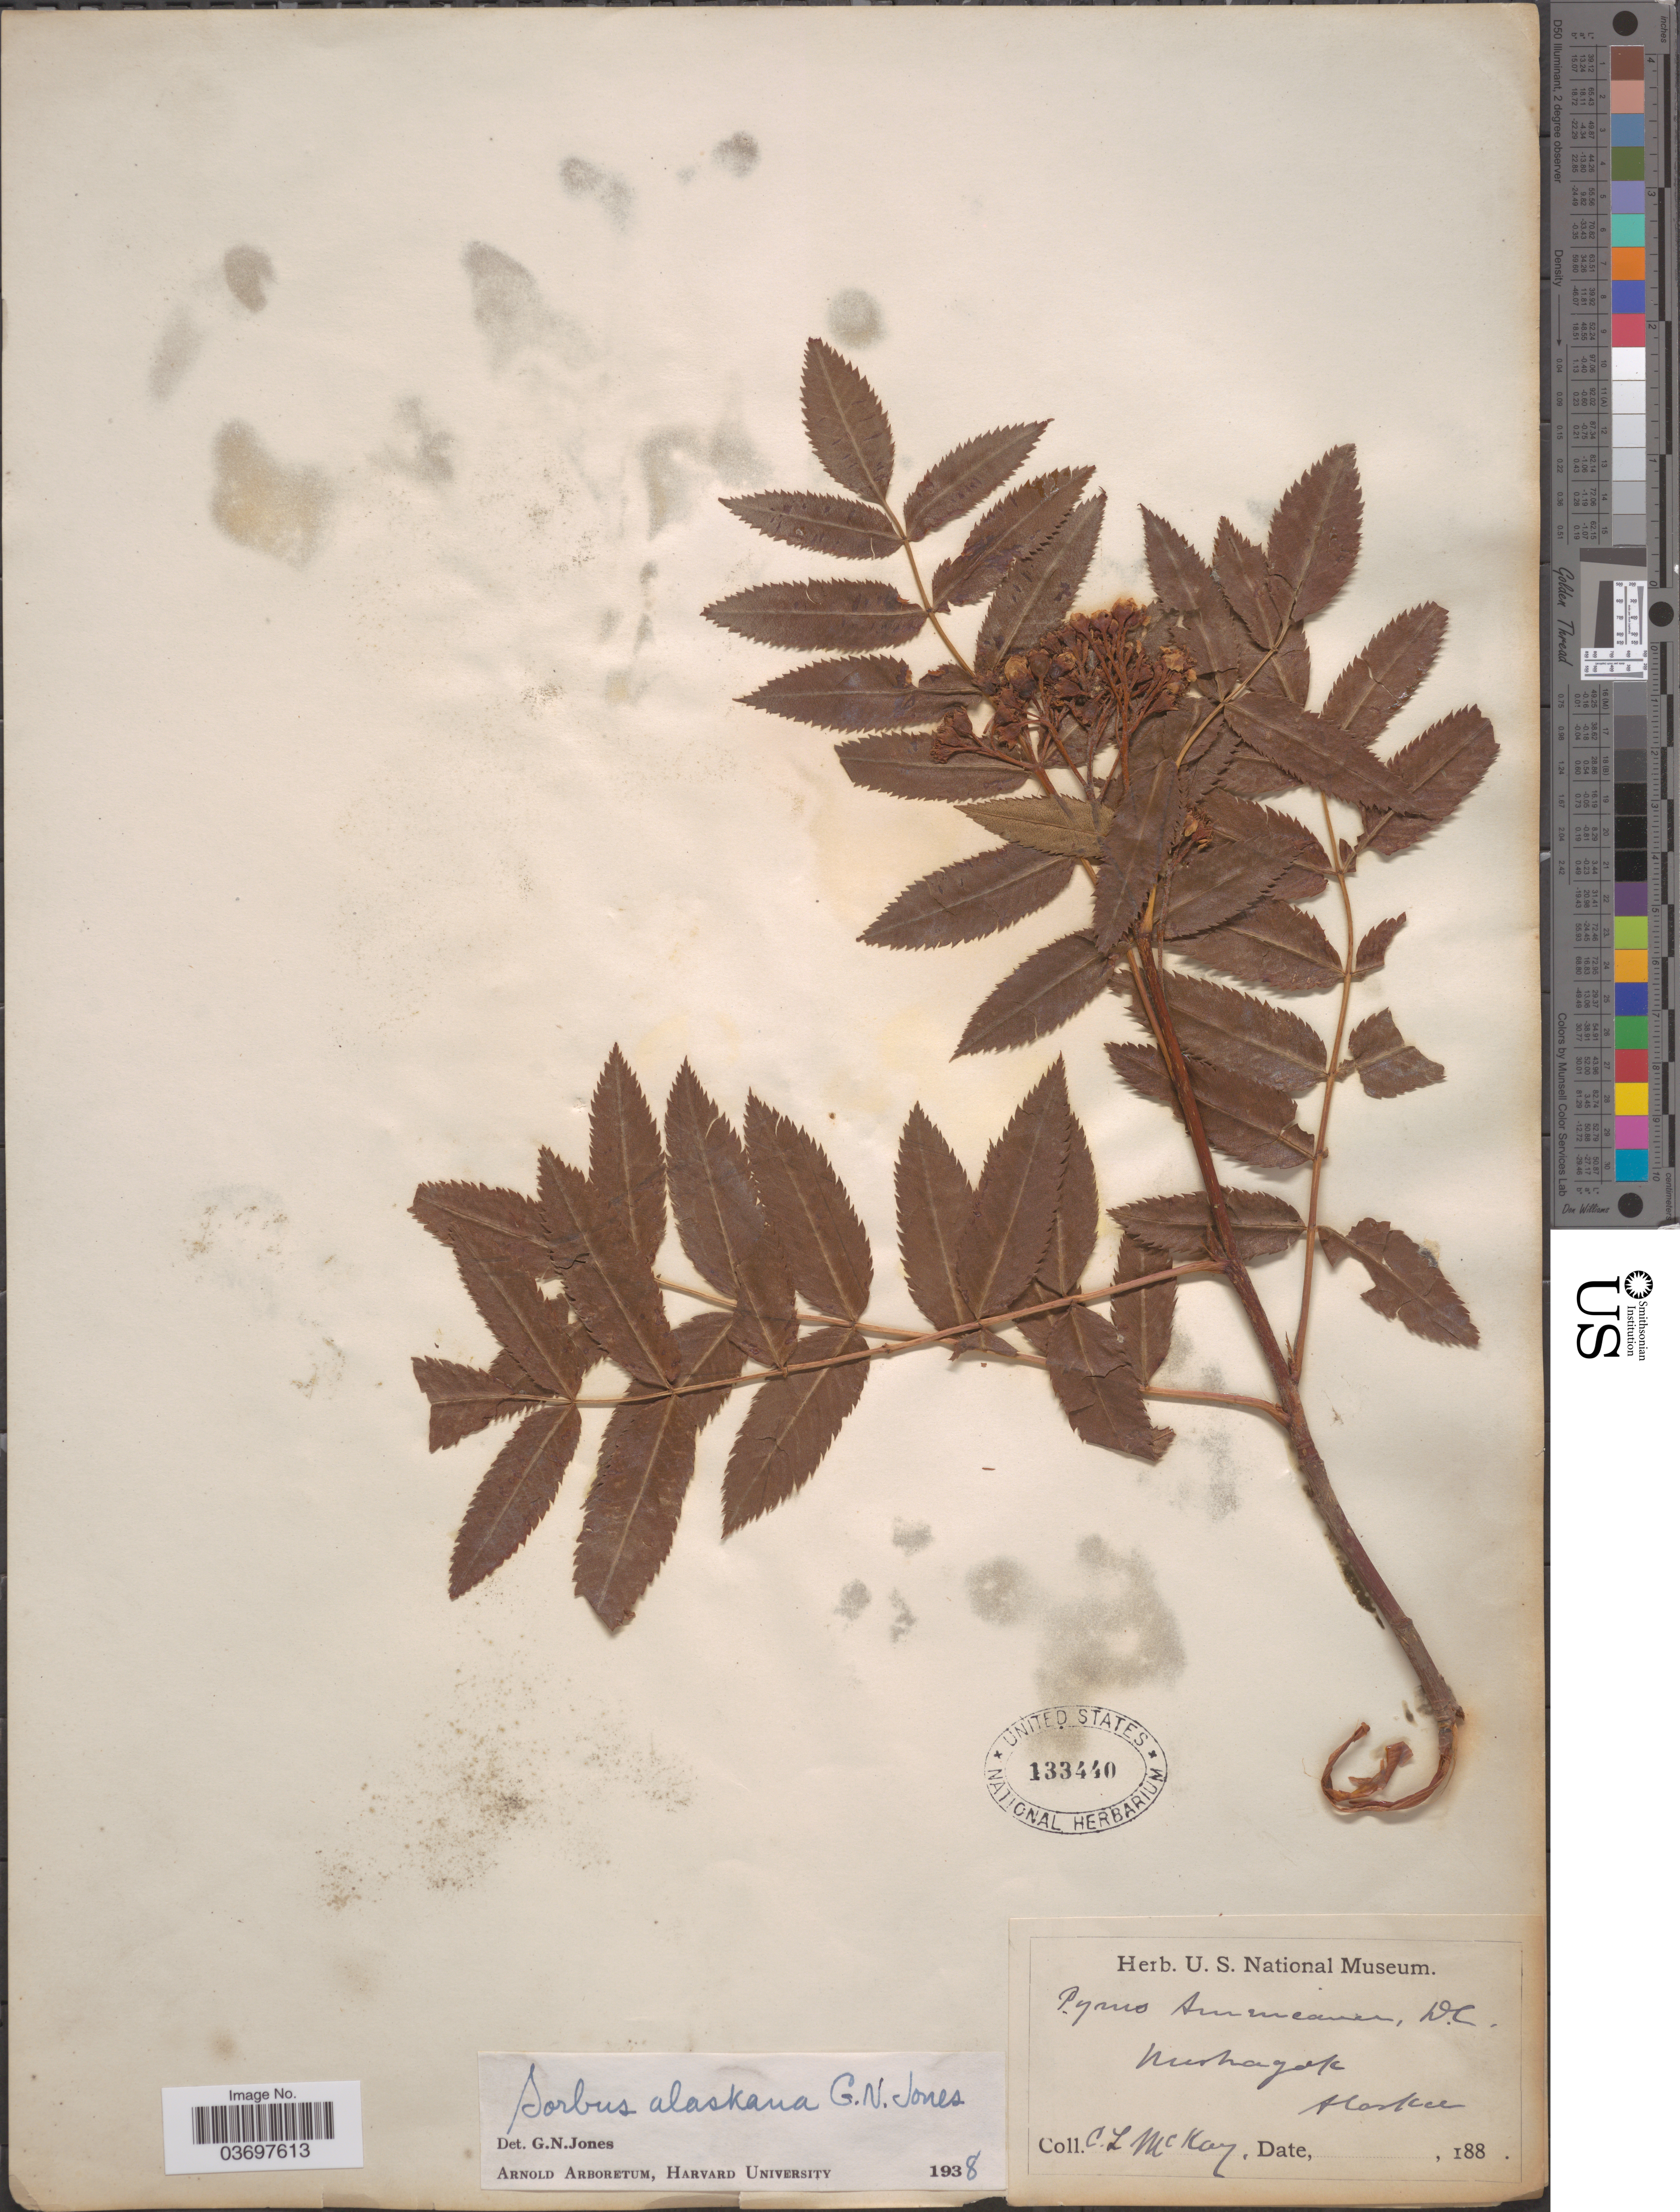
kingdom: Plantae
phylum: Tracheophyta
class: Magnoliopsida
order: Rosales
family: Rosaceae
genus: Sorbus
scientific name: Sorbus sambucifolia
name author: (Cham. & Schltdl.) M. Roem.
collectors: C. McKay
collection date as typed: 188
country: United States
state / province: Alaska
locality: Nushagak.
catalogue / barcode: US 133440